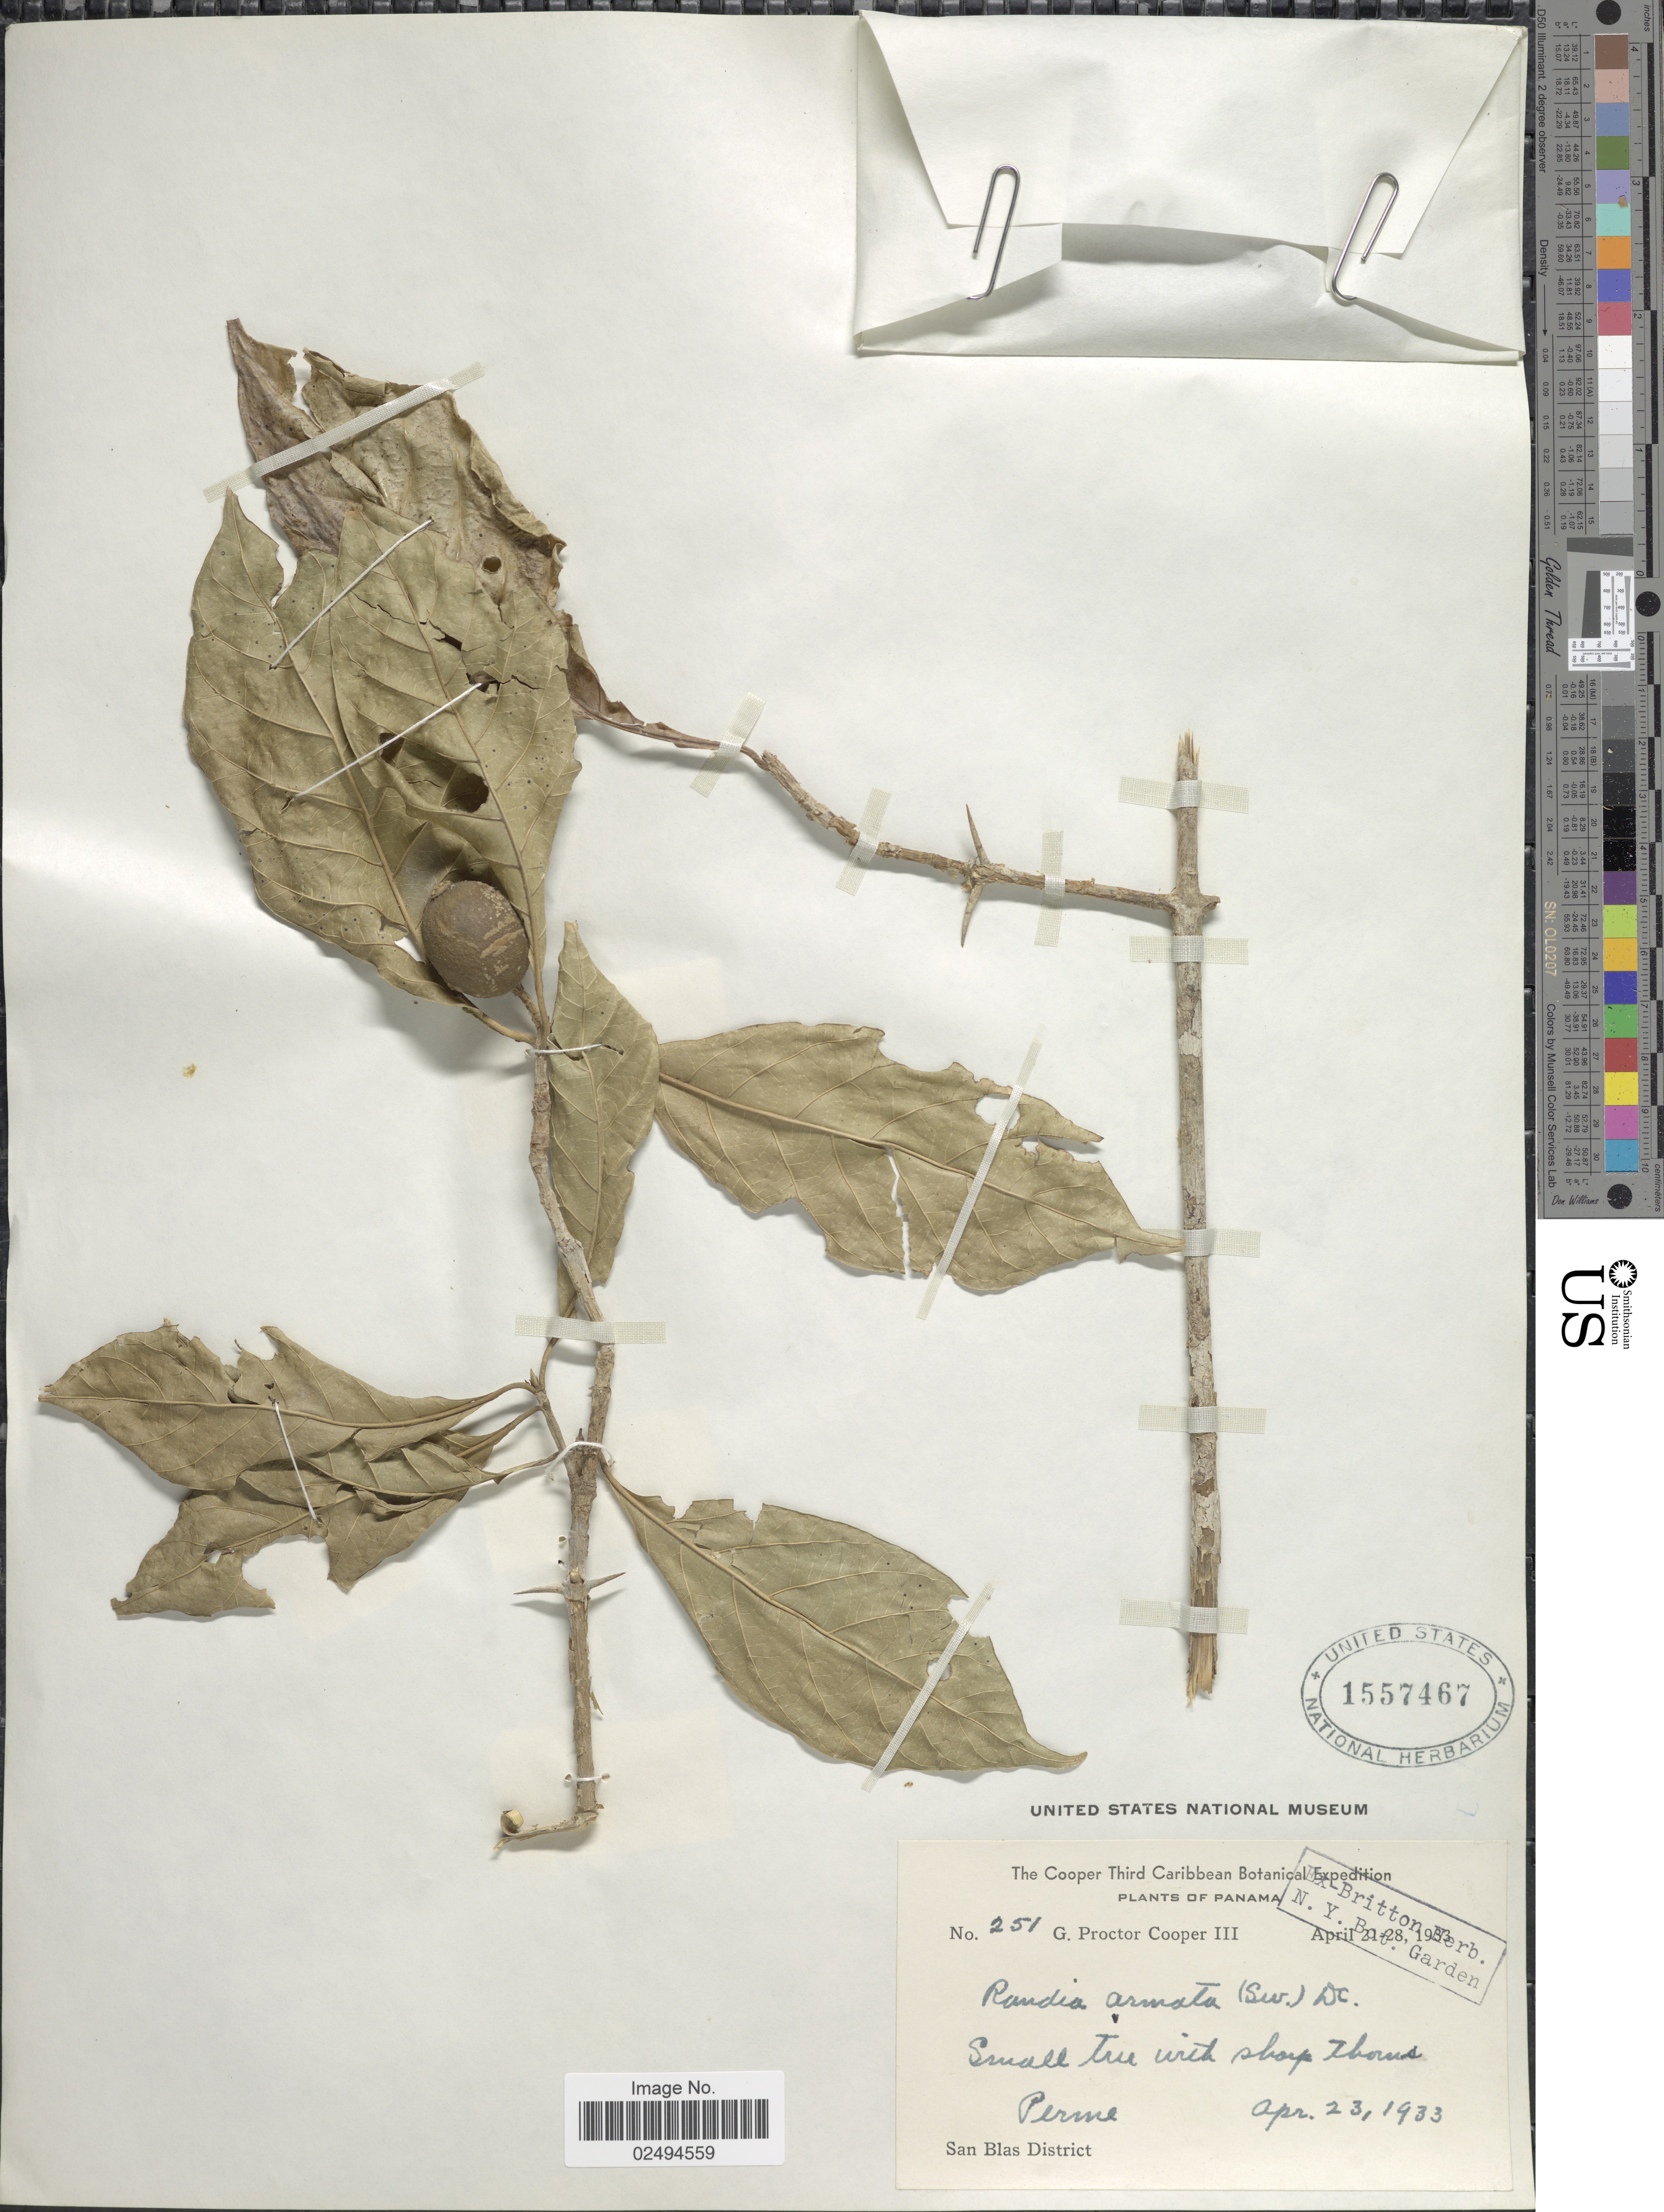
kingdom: Plantae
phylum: Tracheophyta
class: Magnoliopsida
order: Gentianales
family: Rubiaceae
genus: Randia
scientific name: Randia armata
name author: (Sw.) DC.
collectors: G. Cooper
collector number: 251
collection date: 1933-04-23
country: Panama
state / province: Kuna Yala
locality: Perme, San Blas District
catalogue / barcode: US 1557467